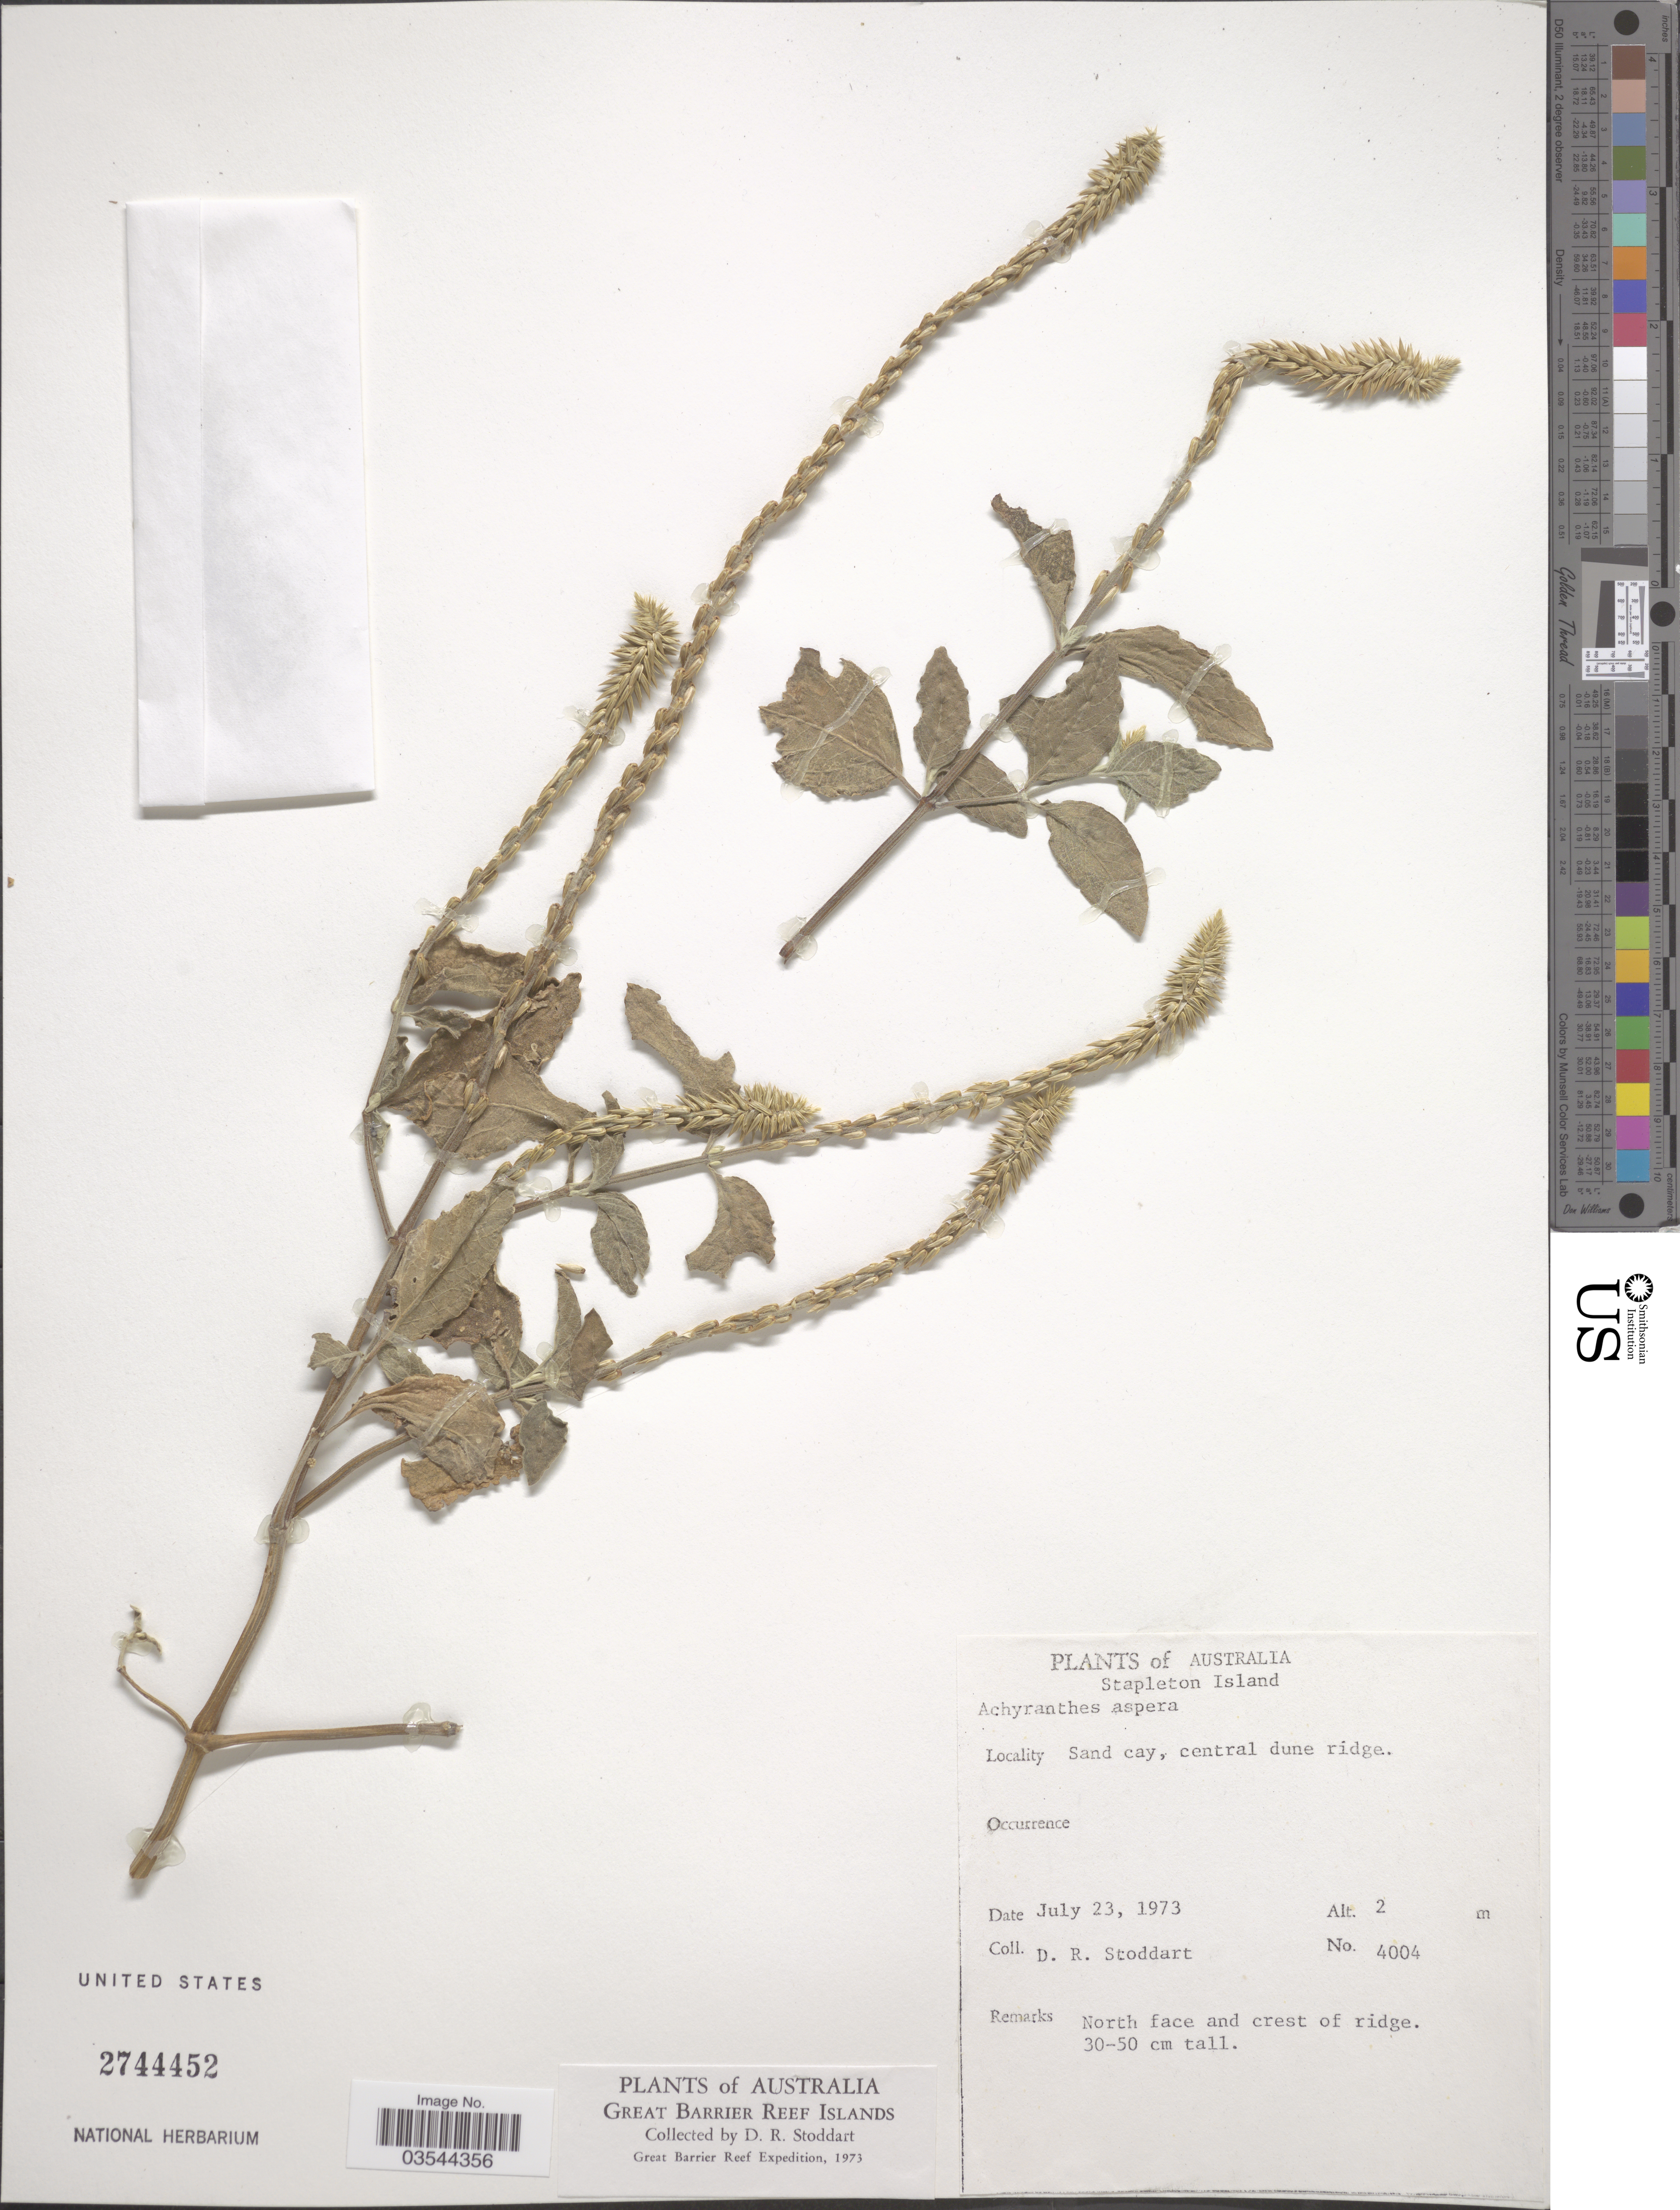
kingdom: Plantae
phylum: Tracheophyta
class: Magnoliopsida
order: Caryophyllales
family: Amaranthaceae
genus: Achyranthes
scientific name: Achyranthes aspera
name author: L.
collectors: D. R. Stoddart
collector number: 4004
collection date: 1973-07-23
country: Australia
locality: Stapleton Island. Sand cay, central dune ridge.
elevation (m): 2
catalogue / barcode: US 2744452